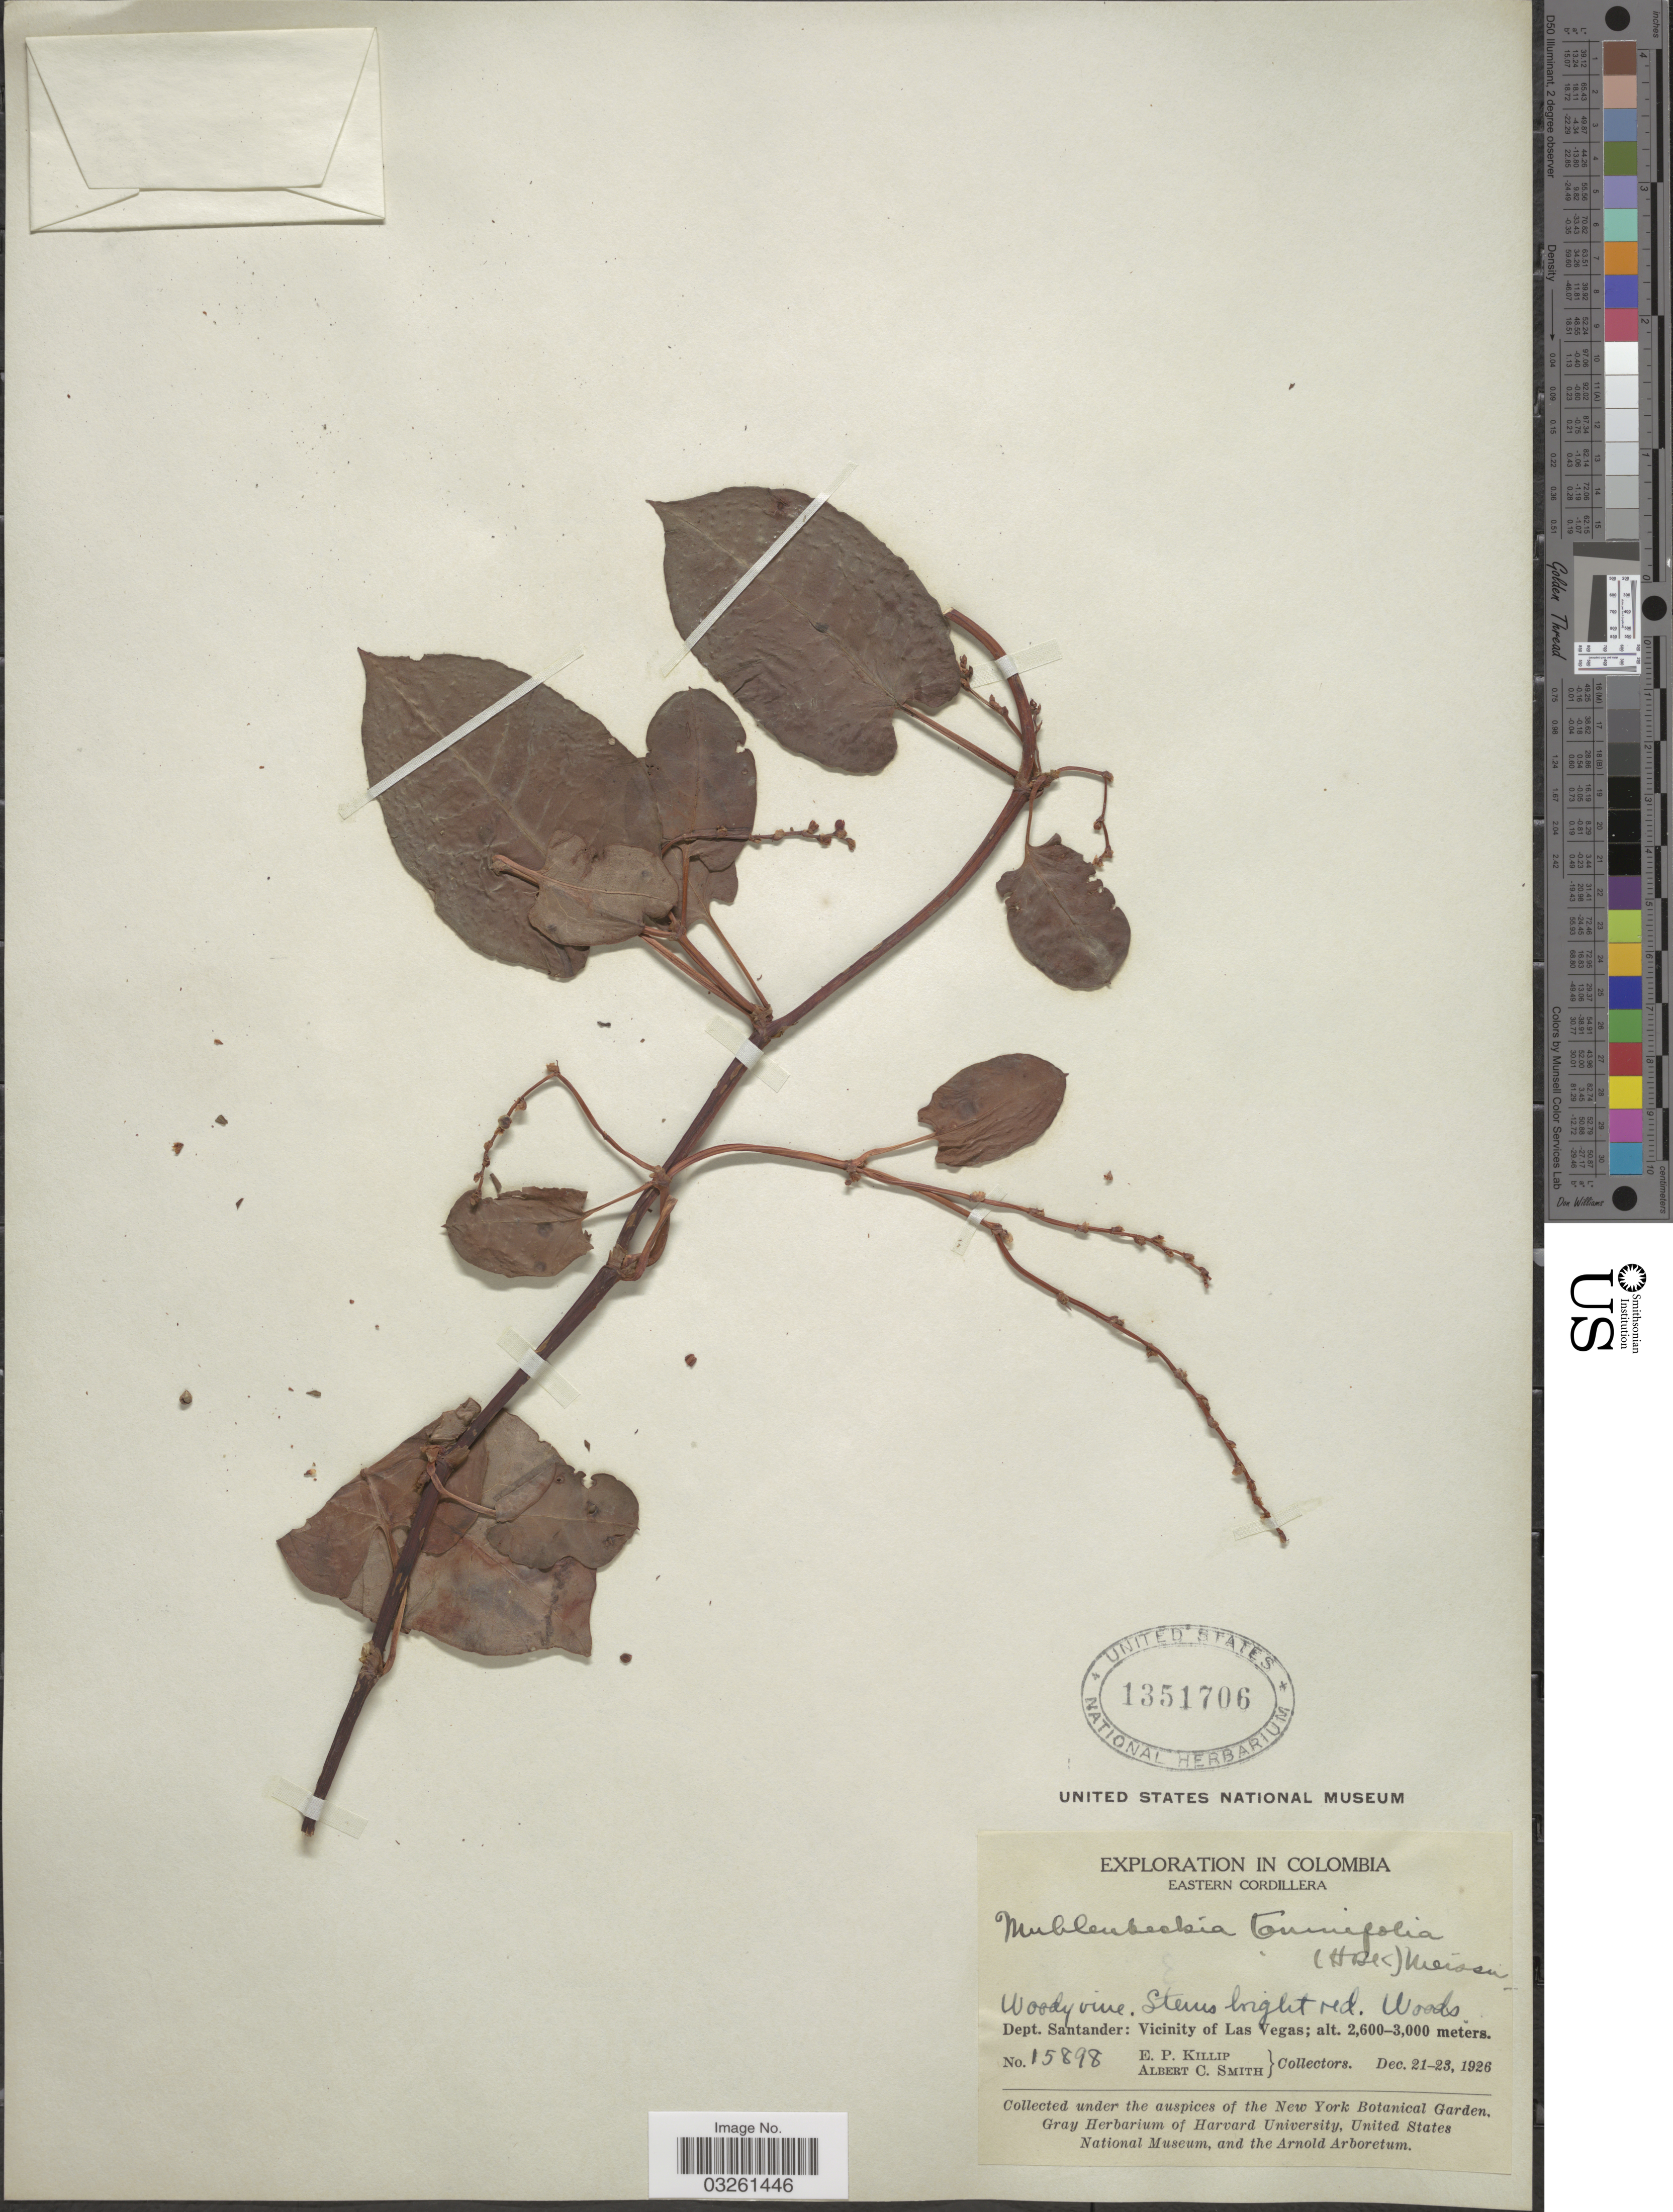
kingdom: Plantae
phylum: Tracheophyta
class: Magnoliopsida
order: Caryophyllales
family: Polygonaceae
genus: Muehlenbeckia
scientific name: Muehlenbeckia tamnifolia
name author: (Kunth) Meisn.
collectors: E. P. Killip & A. C. Smith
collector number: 15898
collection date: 1926-12-21/1926-12-23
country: Colombia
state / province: Santander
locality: Eastern Cordillera, Dept. Santander: Vicinity of Las Vegas.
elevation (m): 2600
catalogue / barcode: US 1351706